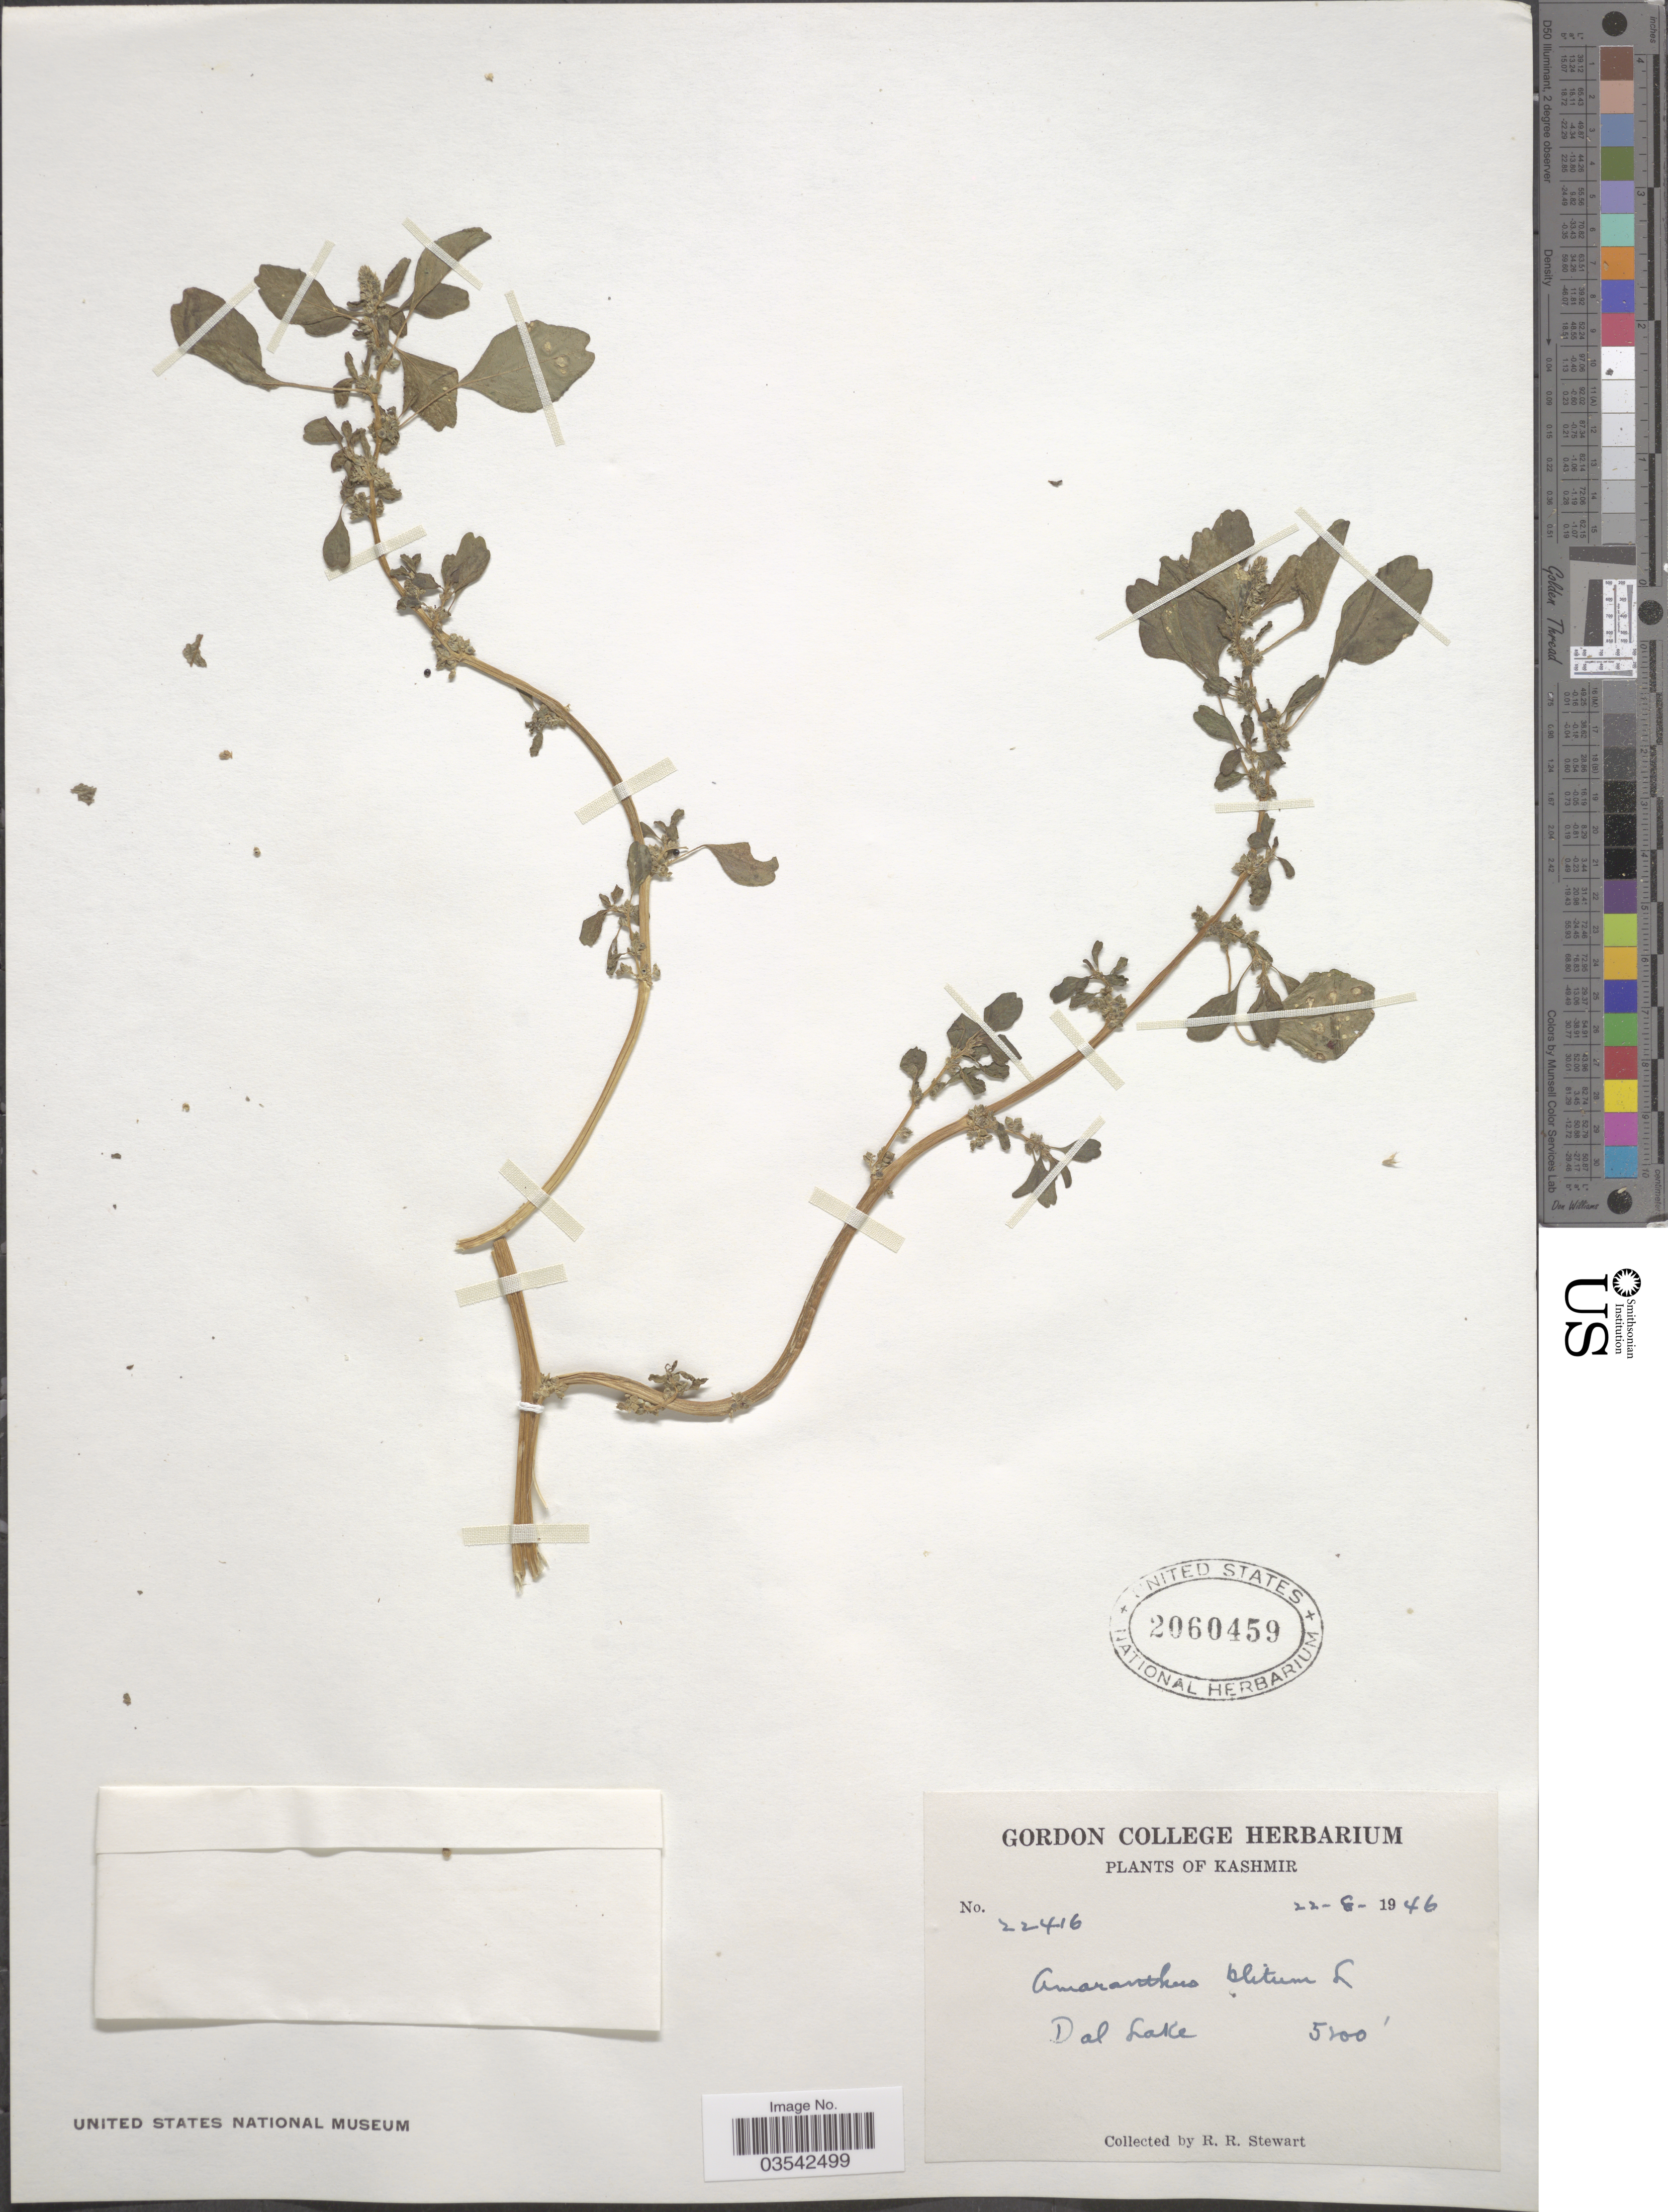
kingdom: Plantae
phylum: Tracheophyta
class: Magnoliopsida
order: Caryophyllales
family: Amaranthaceae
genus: Amaranthus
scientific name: Amaranthus lividus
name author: L.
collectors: R. Stewart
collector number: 22416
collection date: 1946-08-22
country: India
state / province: Jammu and Kashmir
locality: Kashmir. Dal Lake.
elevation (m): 1585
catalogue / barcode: US 2060459